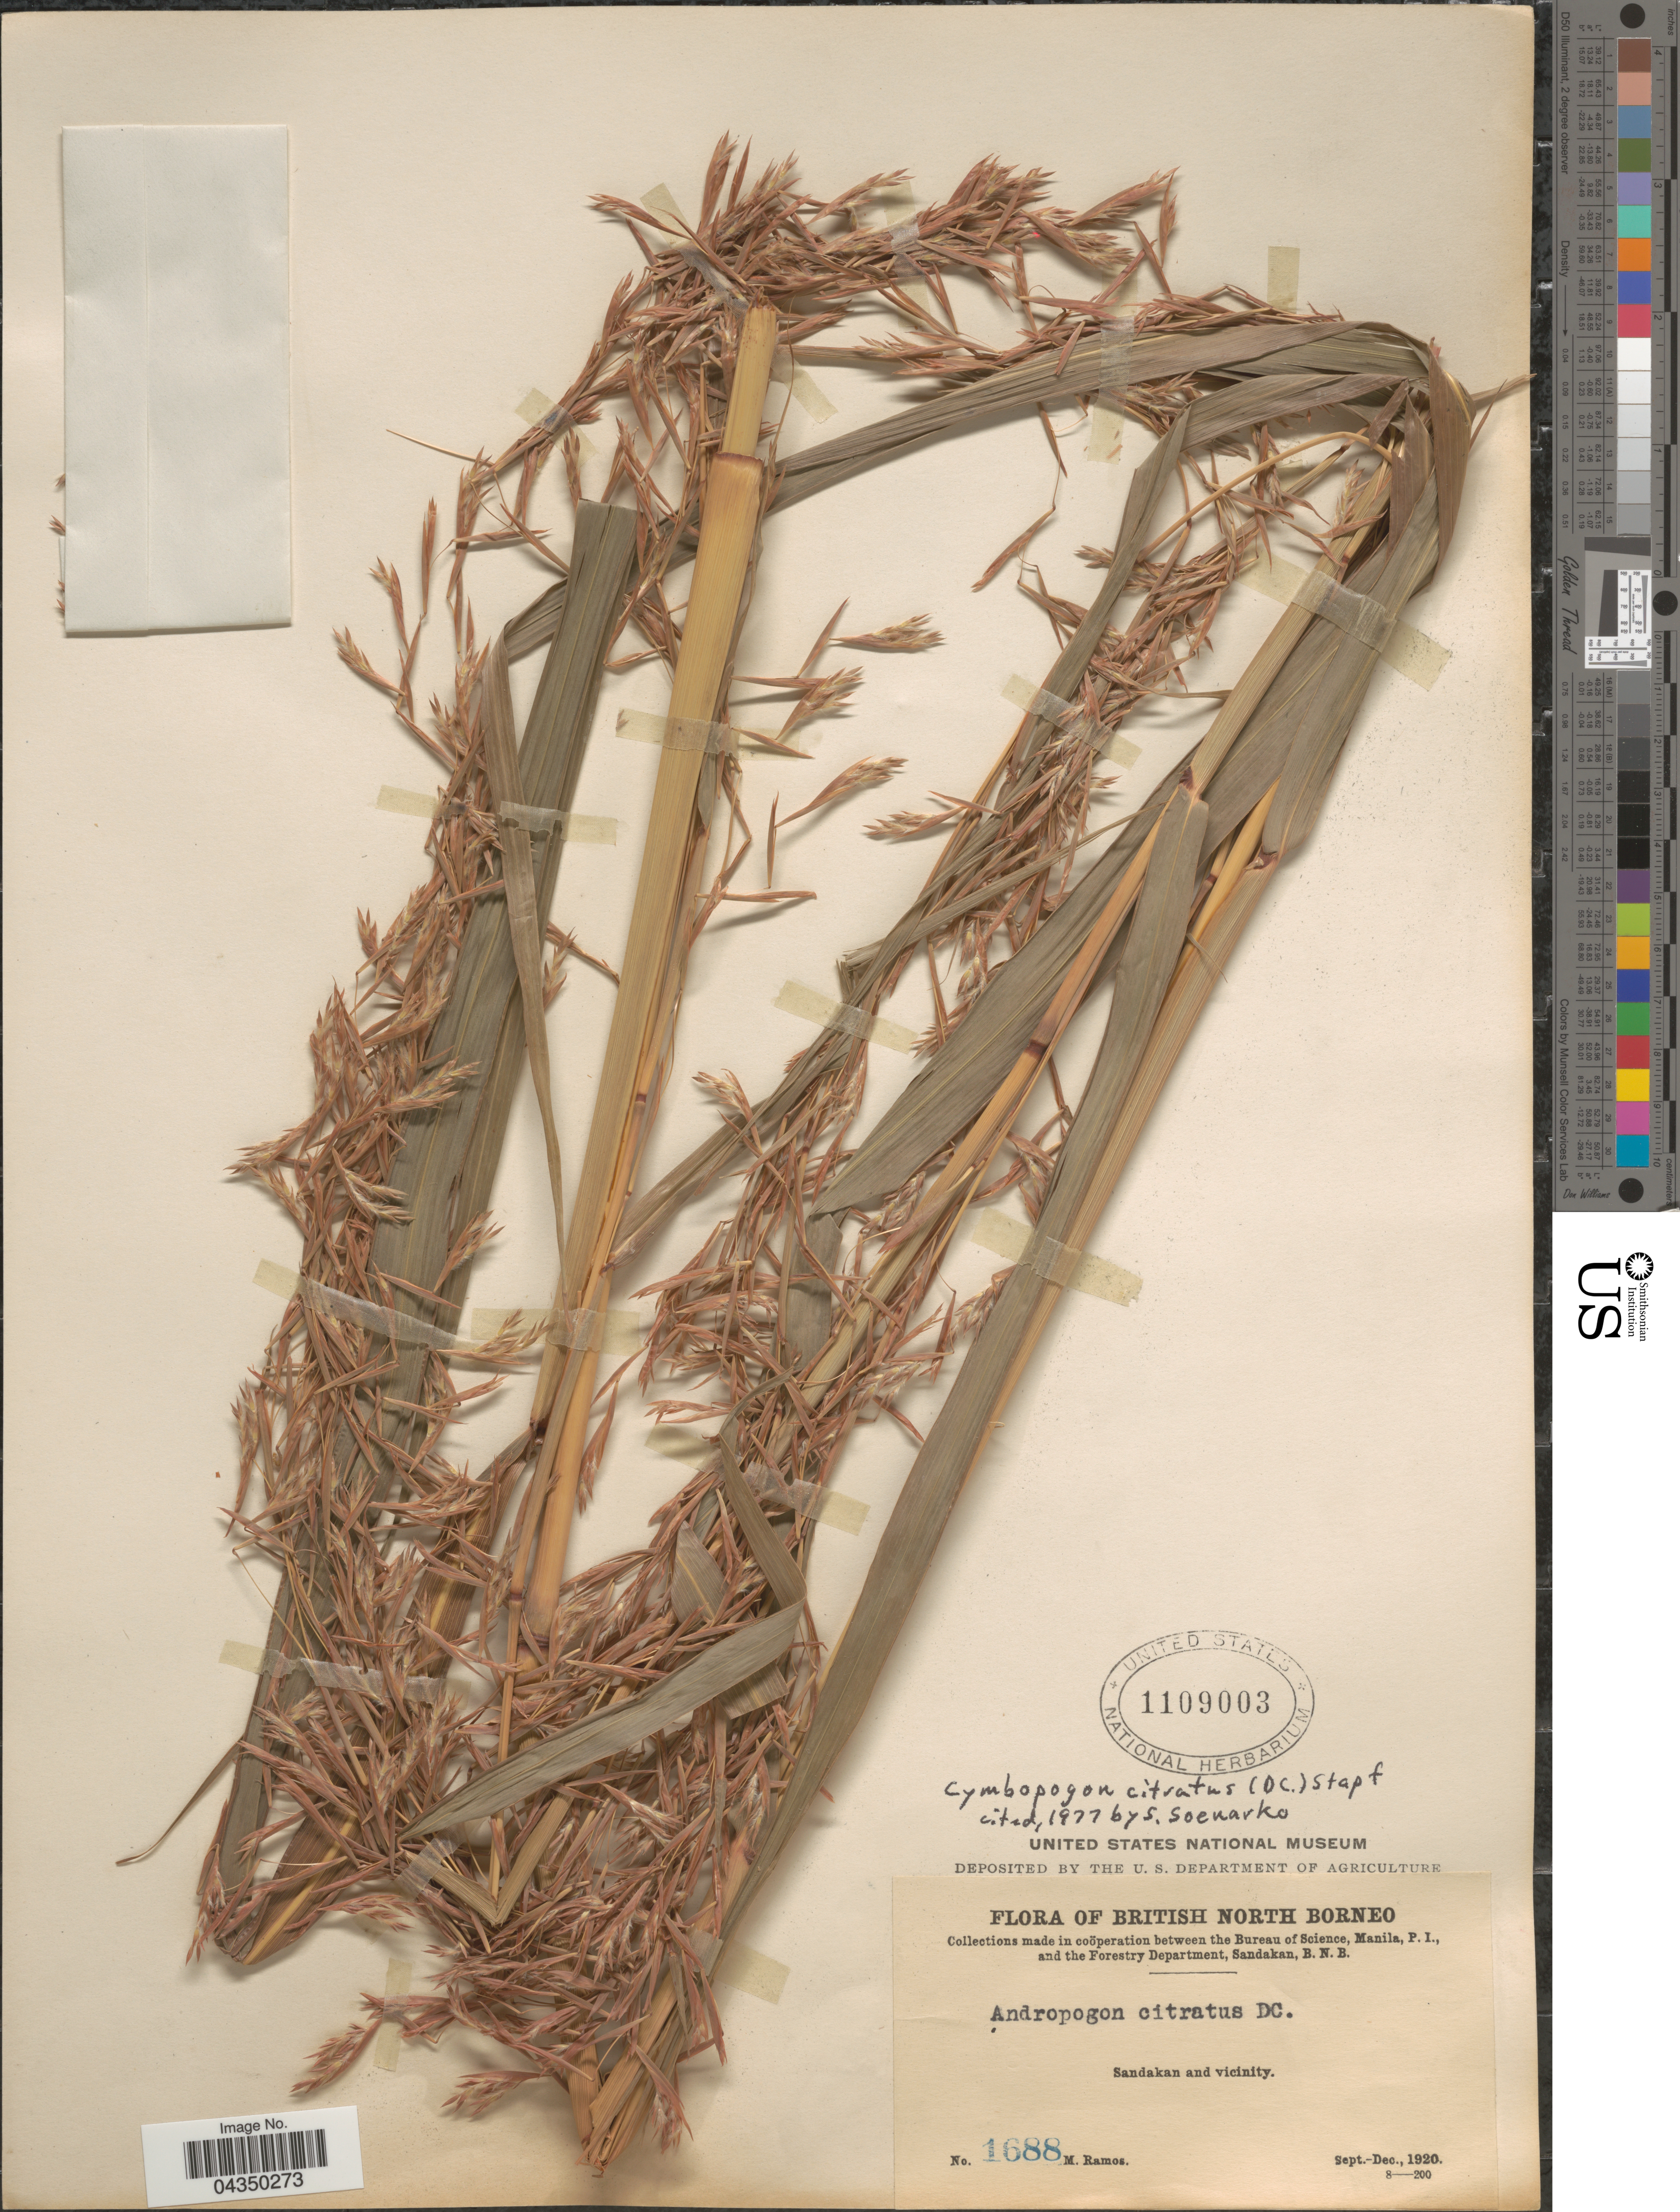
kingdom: Plantae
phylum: Tracheophyta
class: Liliopsida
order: Poales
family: Poaceae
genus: Cymbopogon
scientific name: Cymbopogon citratus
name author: (DC.) Stapf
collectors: M. Ramos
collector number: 1688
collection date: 1920-09/1920-12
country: Malaysia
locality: British North Borneo. Sandakan and vicinity.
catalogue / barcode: US 1109003